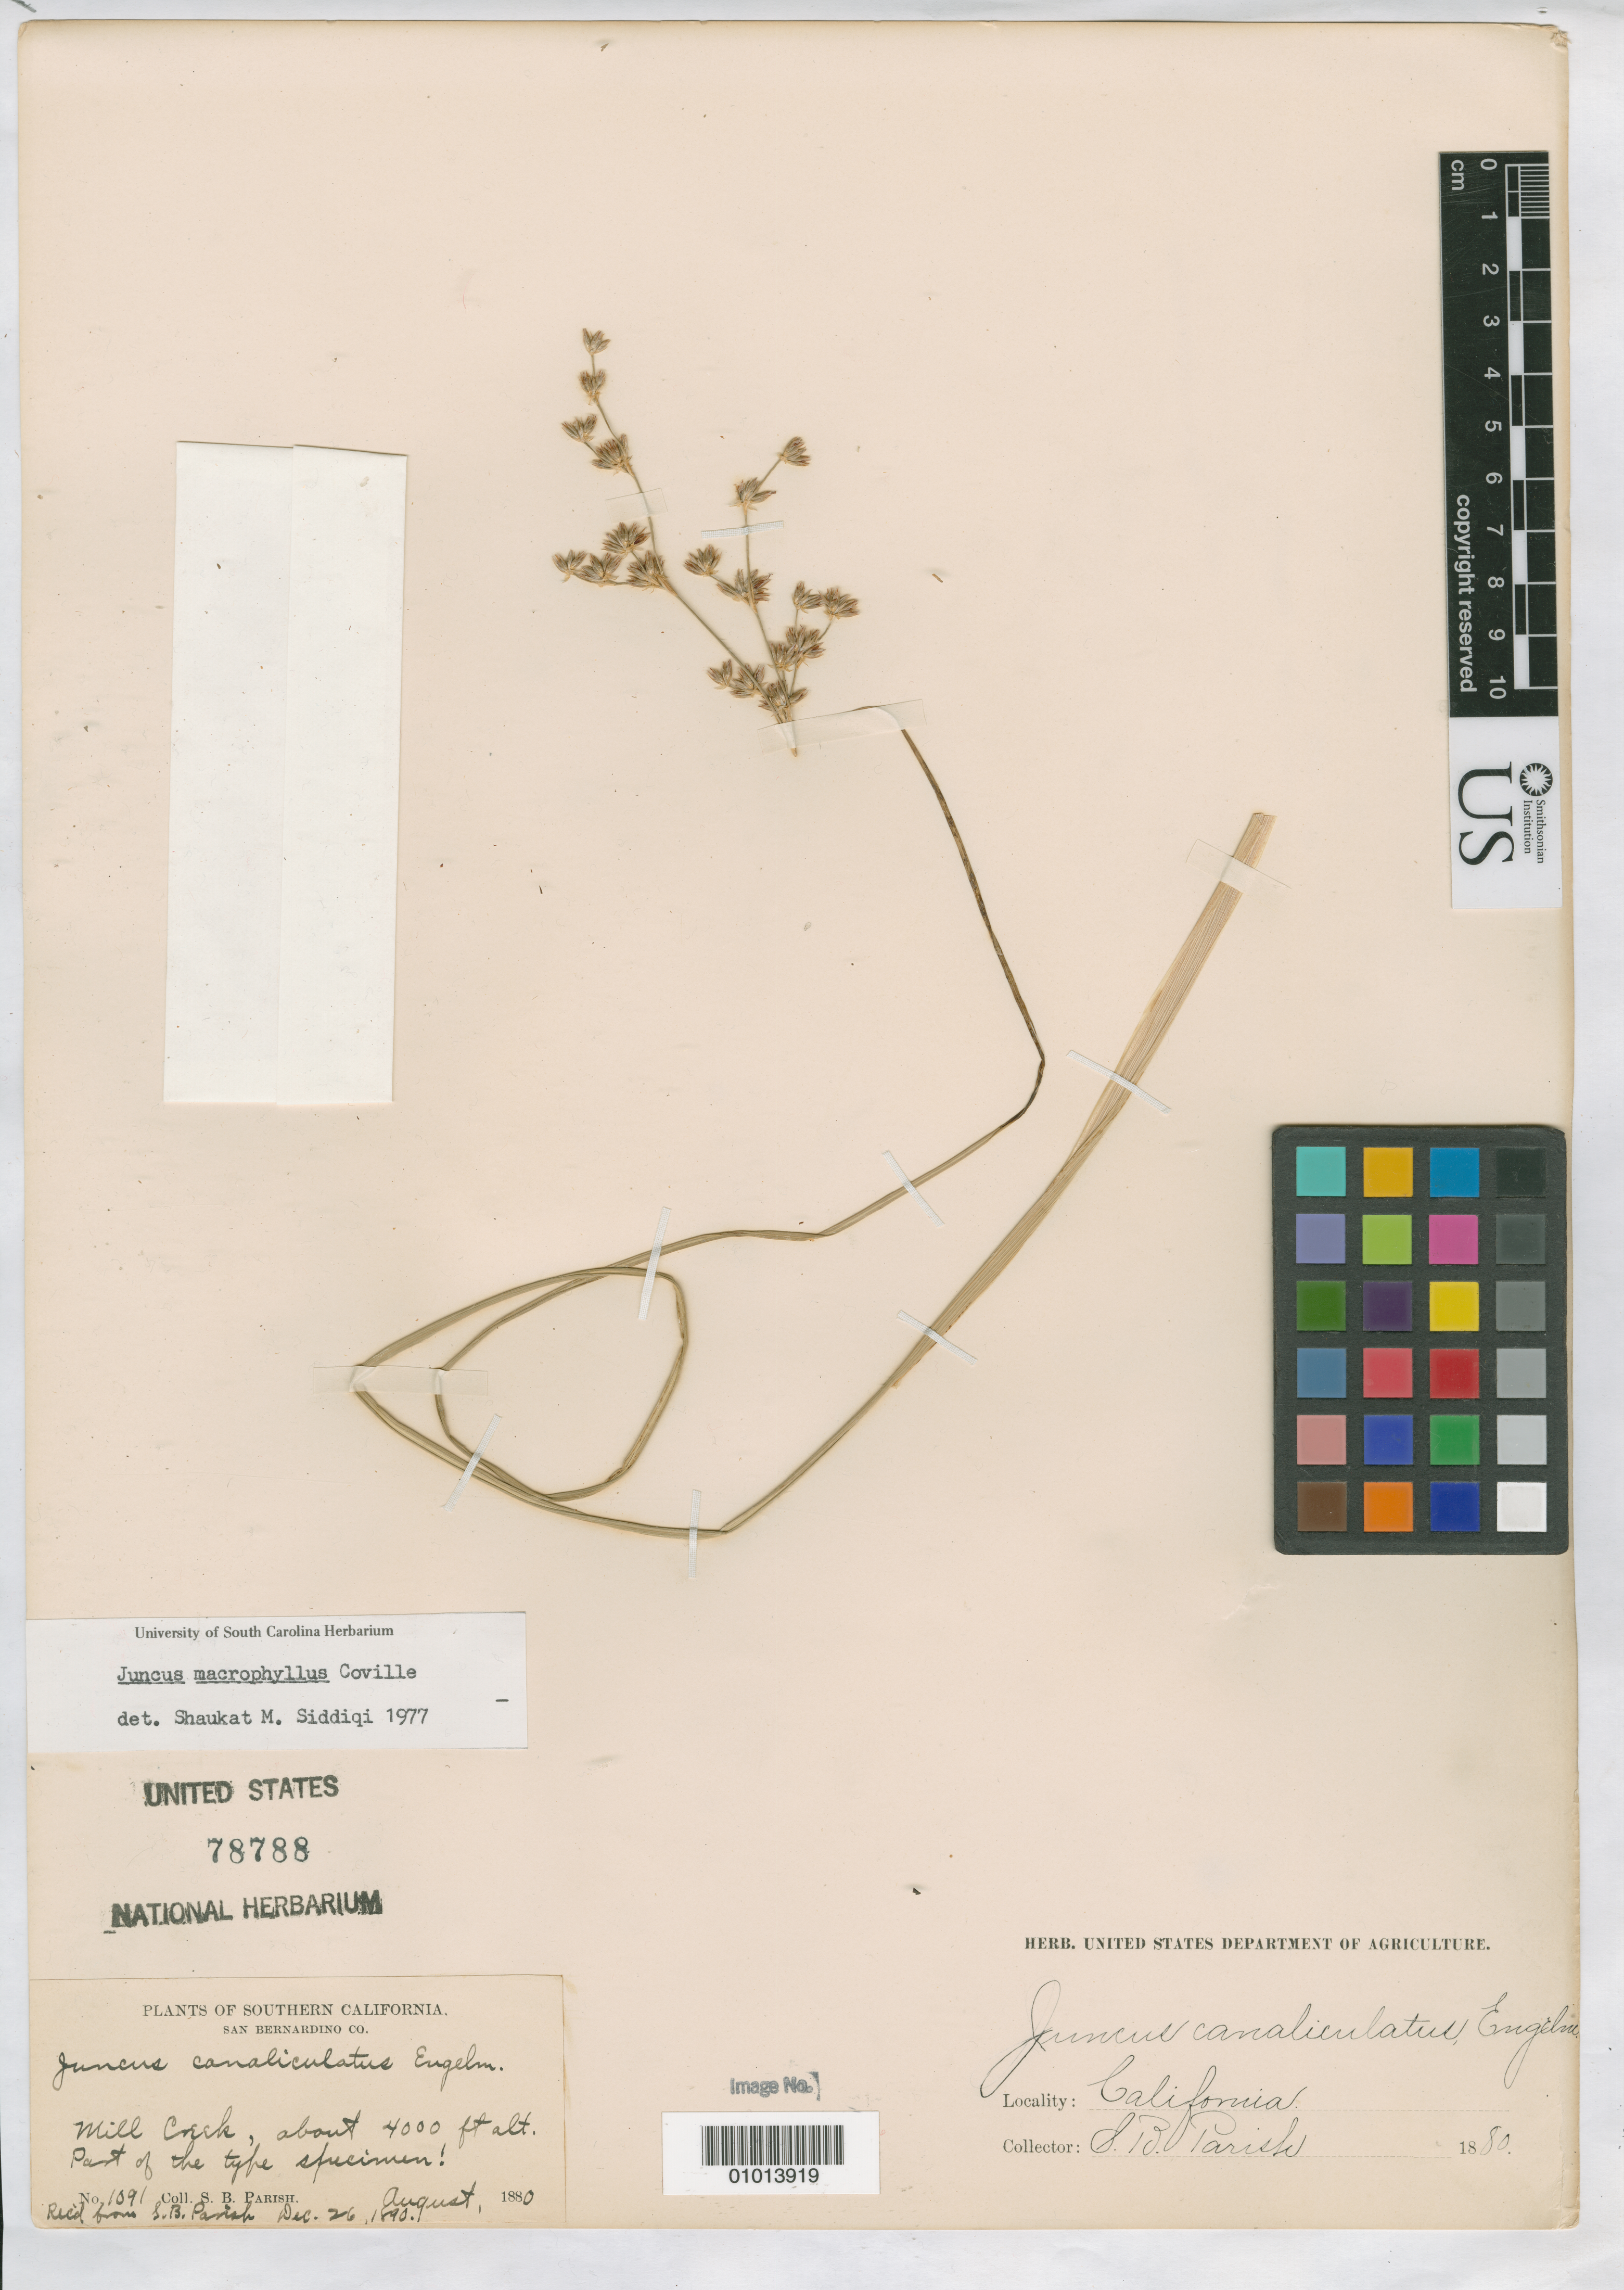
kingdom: Plantae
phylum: Tracheophyta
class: Liliopsida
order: Poales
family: Juncaceae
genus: Juncus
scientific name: Juncus canaliculatus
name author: Engelm.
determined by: Siddiqi, S. M.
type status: Type Collection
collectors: S. B. Parish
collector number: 1091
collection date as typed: Aug 1880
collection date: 1880-08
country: United States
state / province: California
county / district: San Bernardino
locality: Mill Creek.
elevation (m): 1219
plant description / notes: Later homonym of Juncus canaliculatus Liebm. (1850).; Also a type of Juncus macrophyllus Coville, nom. nov.; Cited in protologue without collection number.; Replacement name for Juncus canaliculatus Engelm. nom. illeg. (1882), non Juncus canaliculatus Liebm. (1850).; Also a type of Juncus canaliculatus Engelm., nom. illeg.; Cited in protologue without collection number.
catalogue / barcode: US 78788